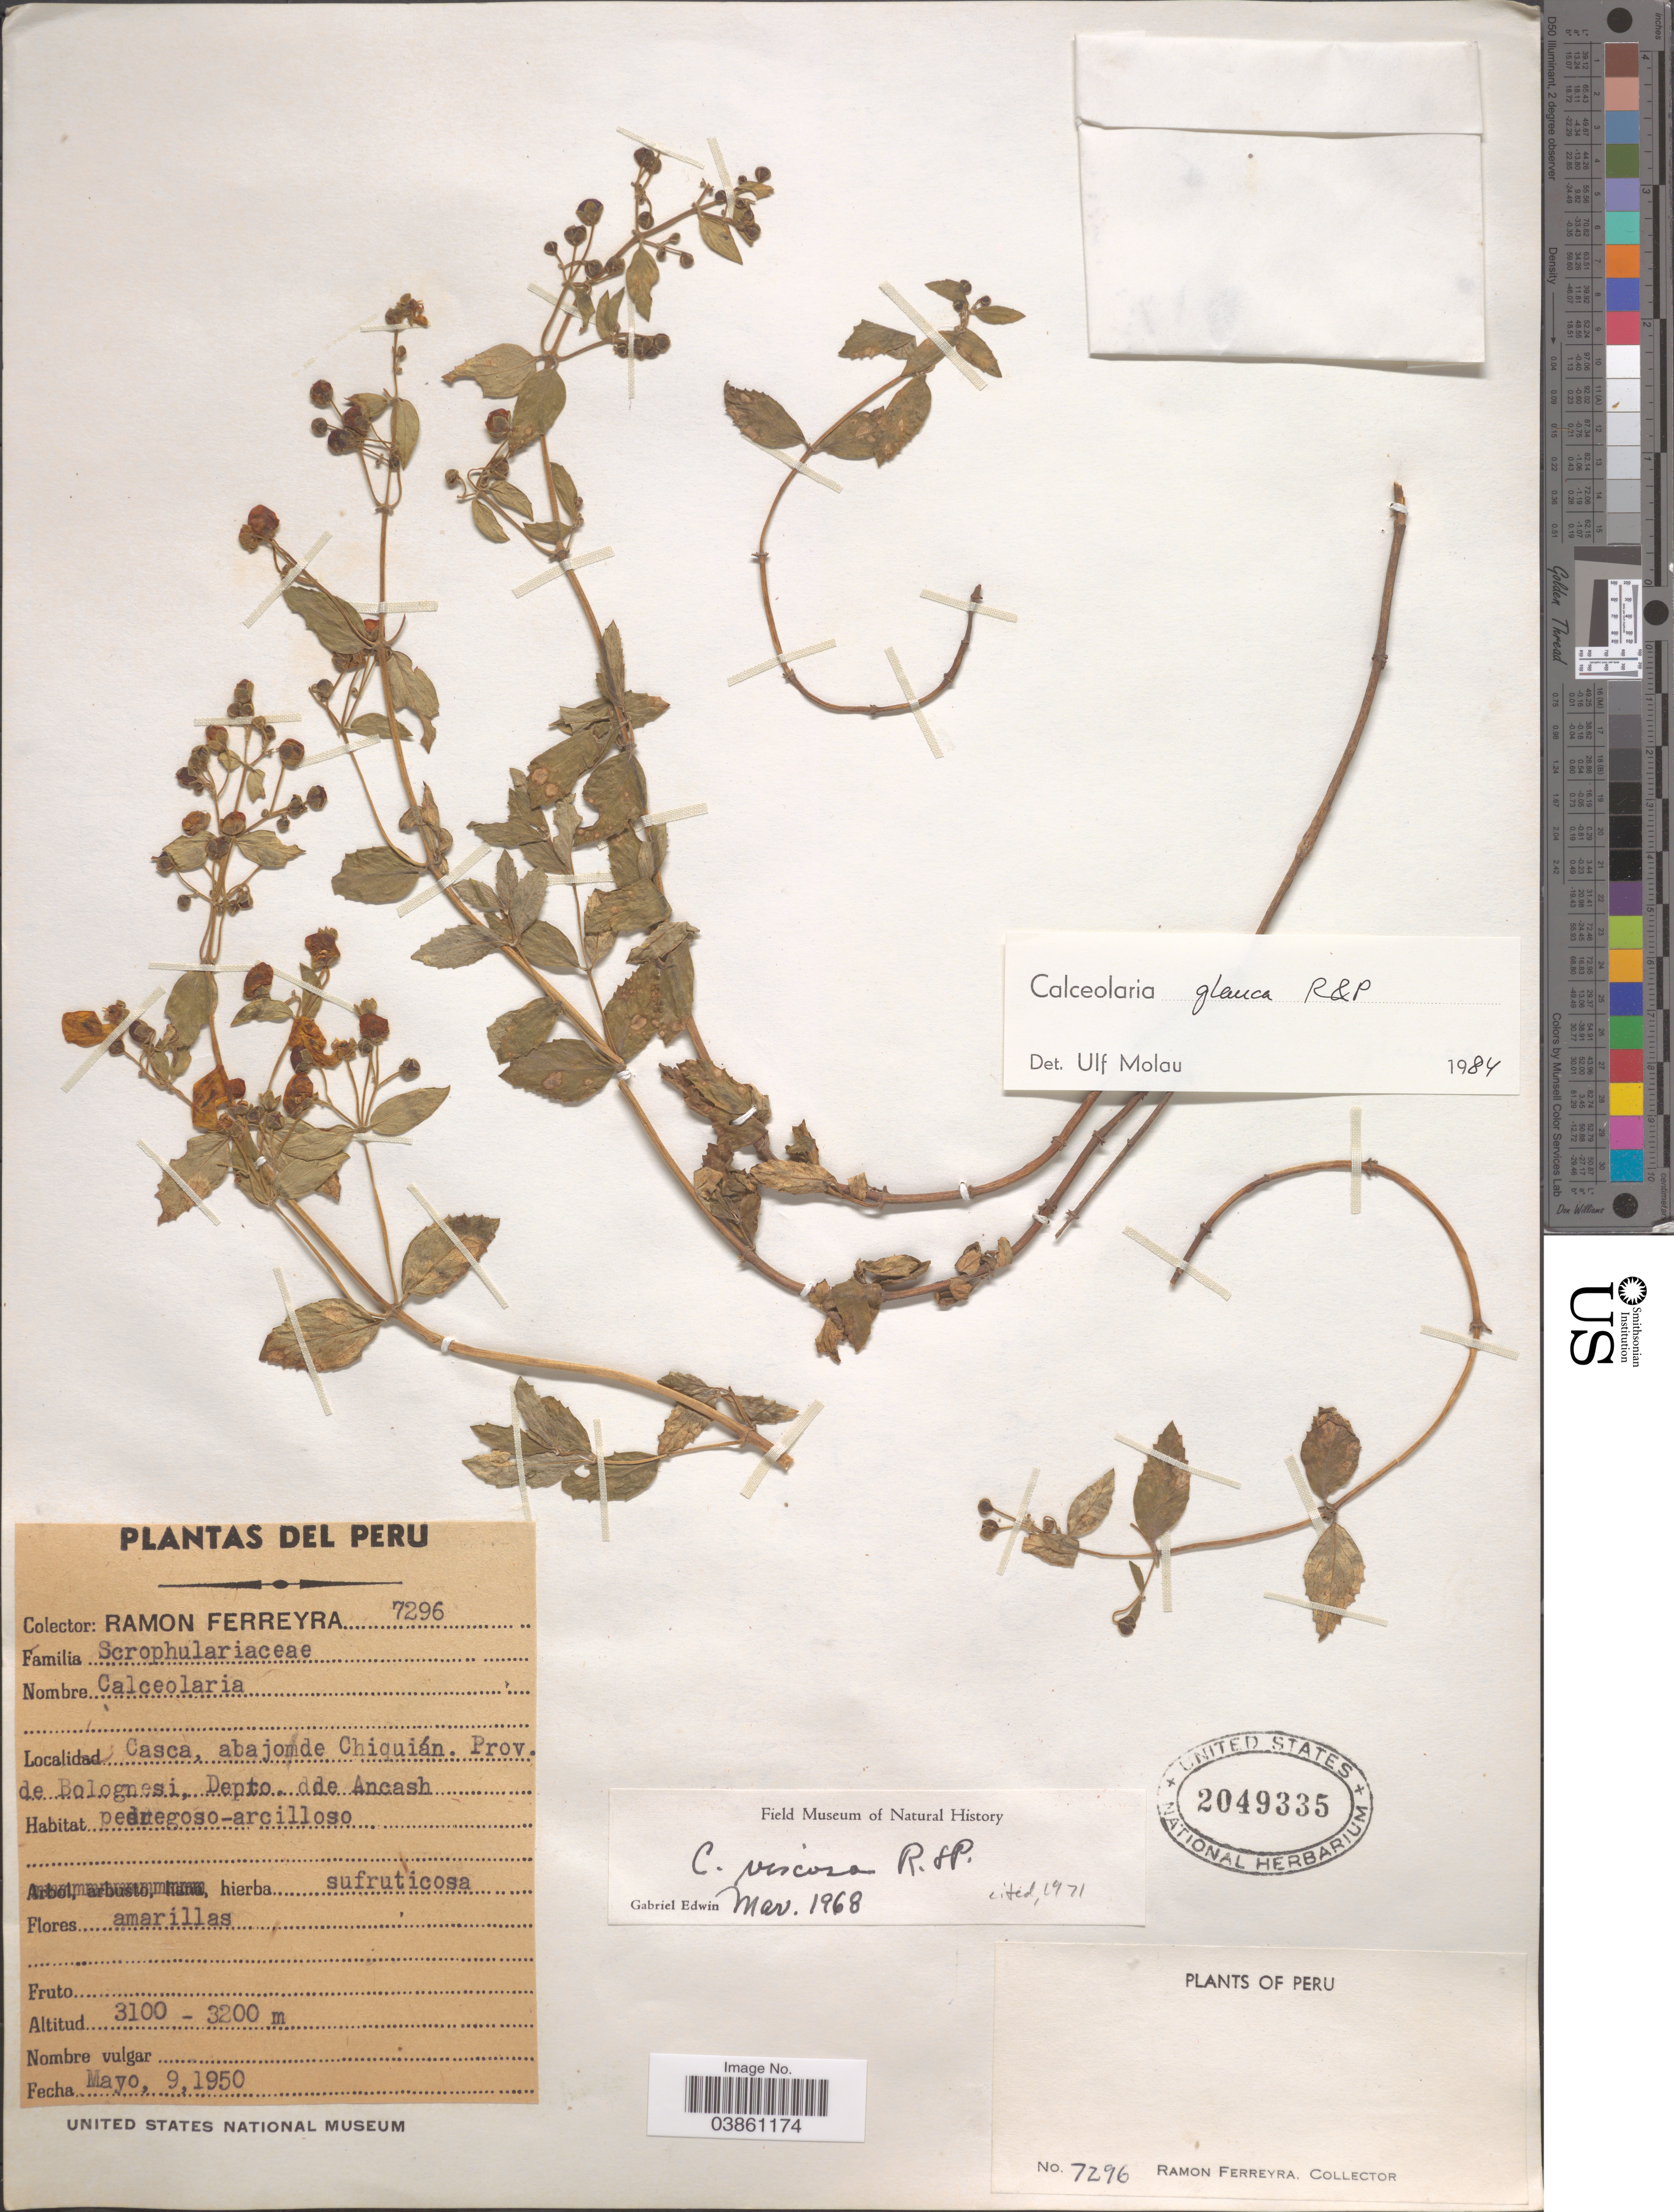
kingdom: Plantae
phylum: Tracheophyta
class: Magnoliopsida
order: Lamiales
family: Calceolariaceae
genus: Calceolaria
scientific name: Calceolaria glauca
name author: Ruiz & Pav.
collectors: R. A. Ferreyra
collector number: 7296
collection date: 1950-05-09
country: Peru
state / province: Ancash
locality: Casca, abajombe Chiquián. Prov. de Bolognesi, Depto. de Ancash.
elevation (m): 3100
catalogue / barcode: US 2049335